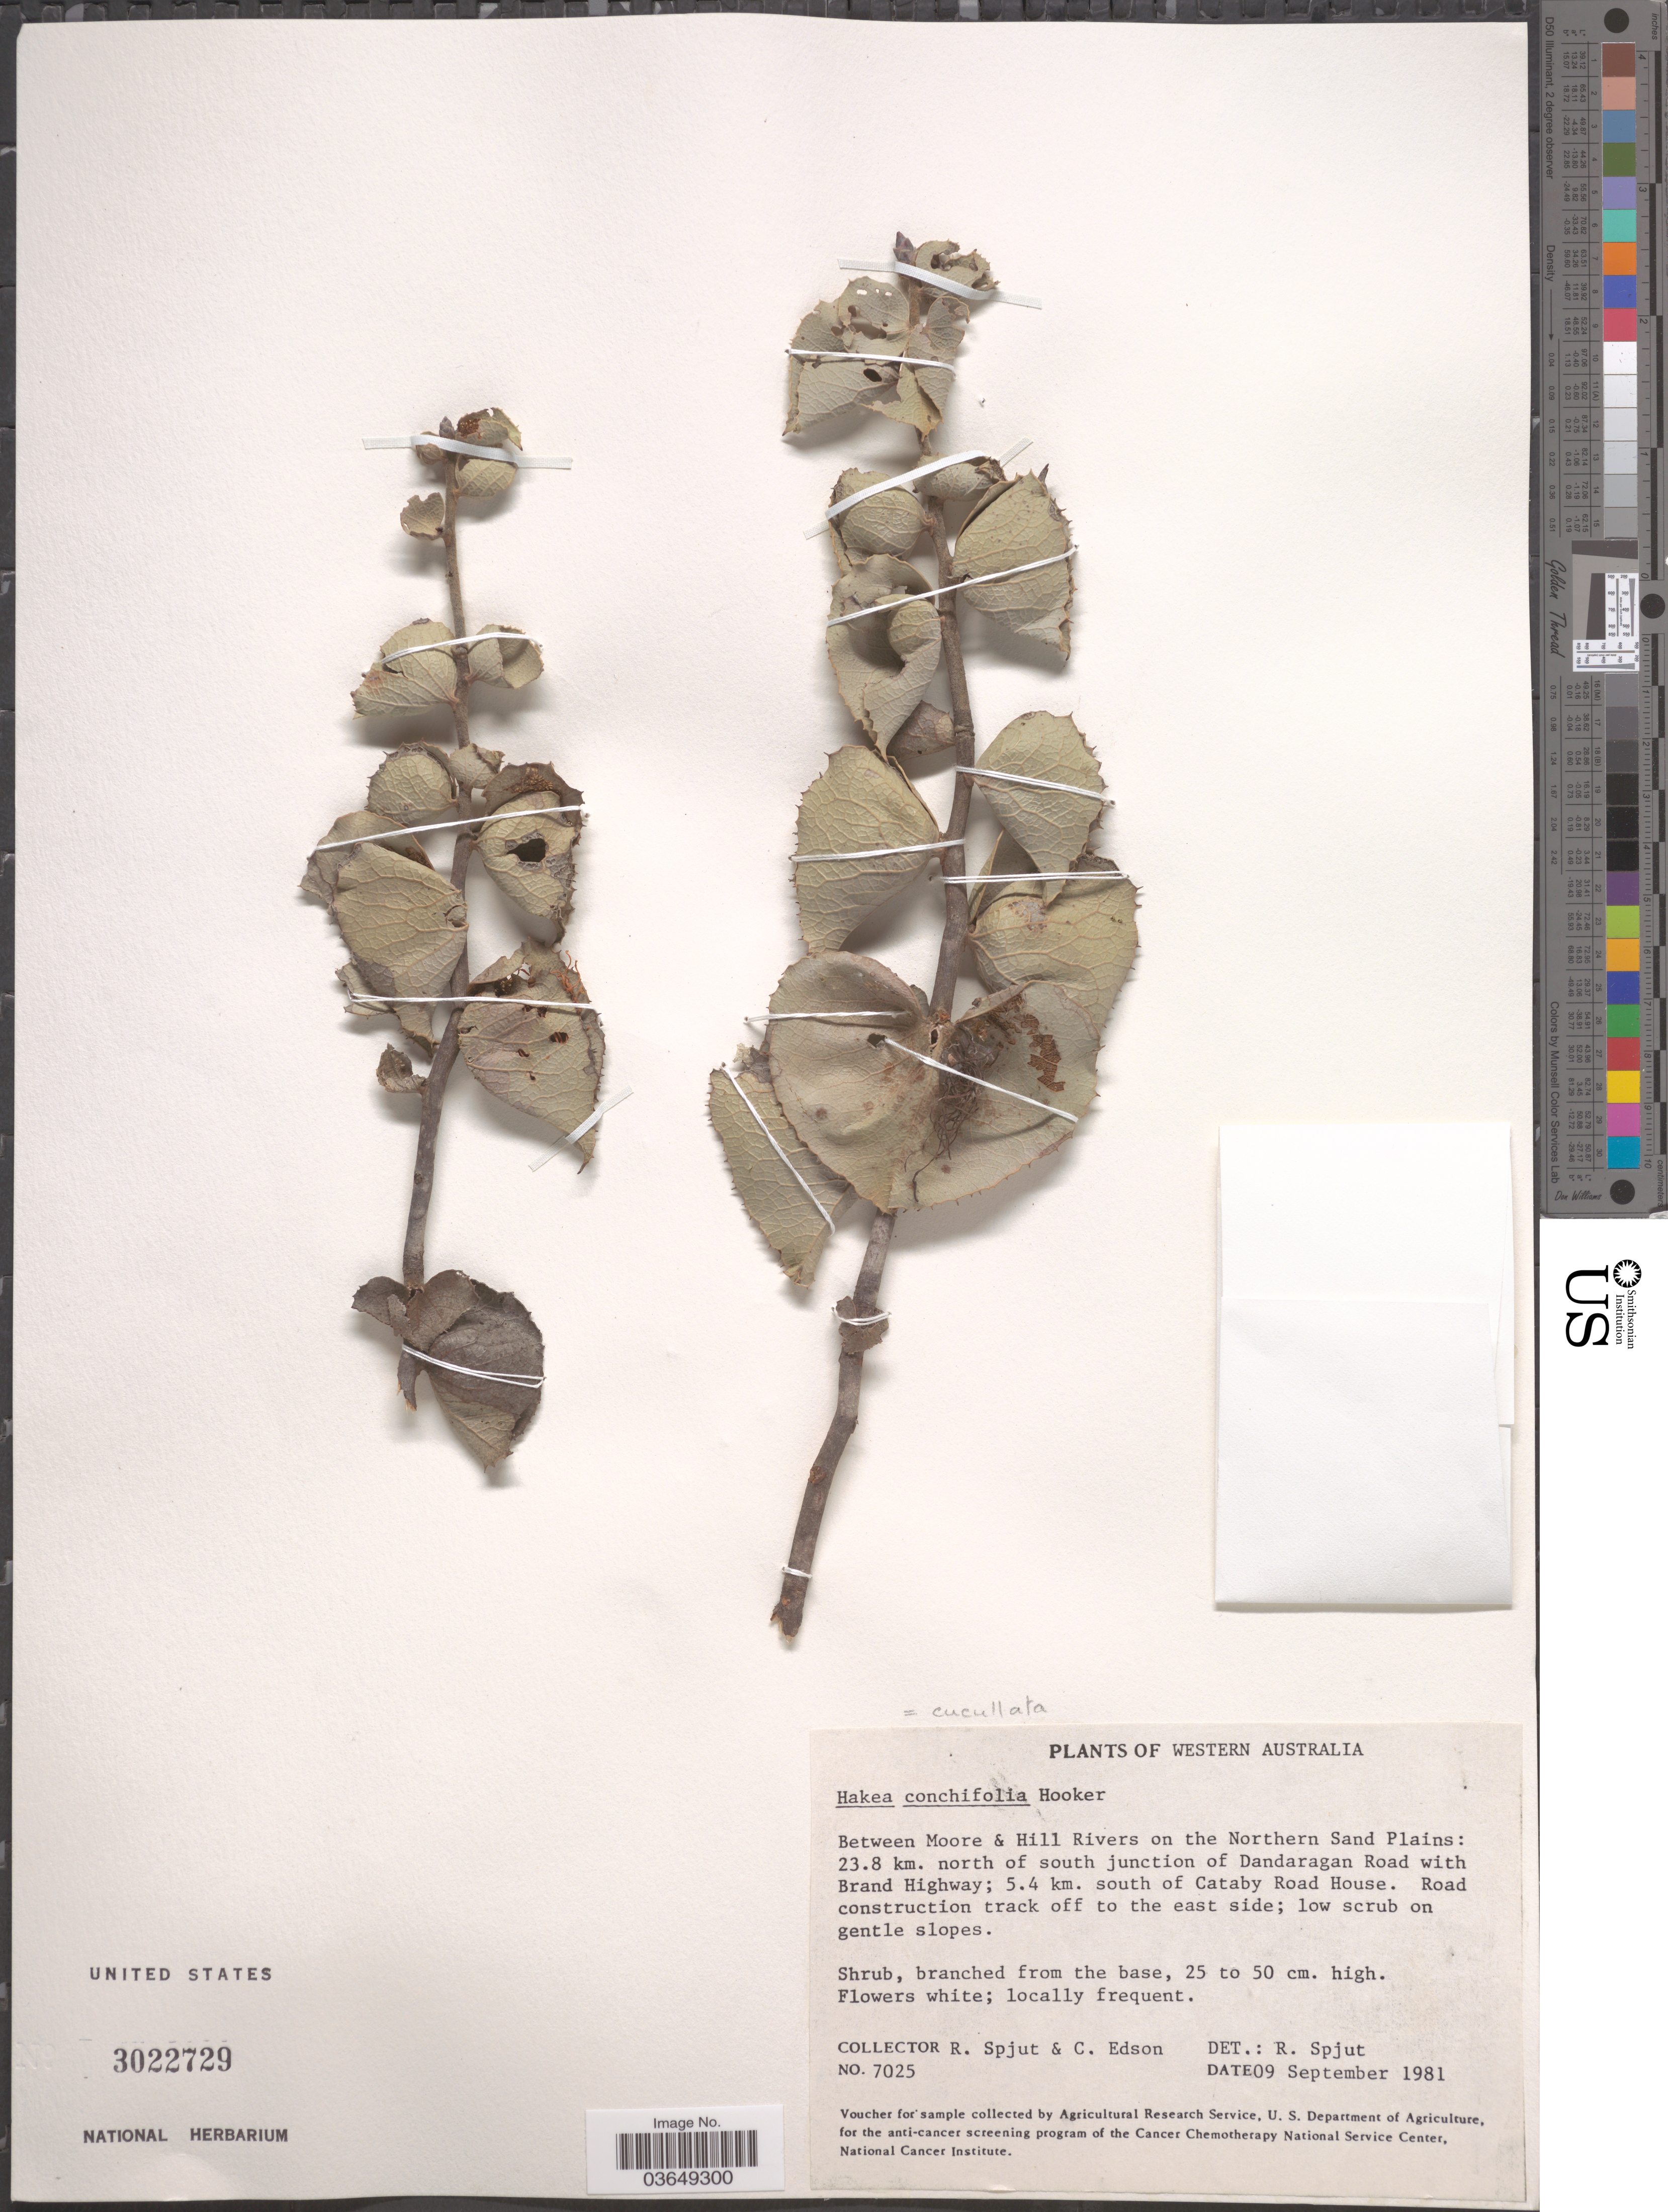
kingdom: Plantae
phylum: Tracheophyta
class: Magnoliopsida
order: Proteales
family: Proteaceae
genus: Hakea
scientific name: Hakea cucullata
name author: R. Br.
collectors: R. Spjut & C. Edson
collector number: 7025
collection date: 1981-09-09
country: Australia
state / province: Western Australia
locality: Between Moore & Hill Rivers on the Northern Sand Plains: 23.8 km. north of south junction of Dandaragan Road with Brand Highway; 5.4 km. south of Cataby Road House. Road construction track off to the east side.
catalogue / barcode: US 3022729